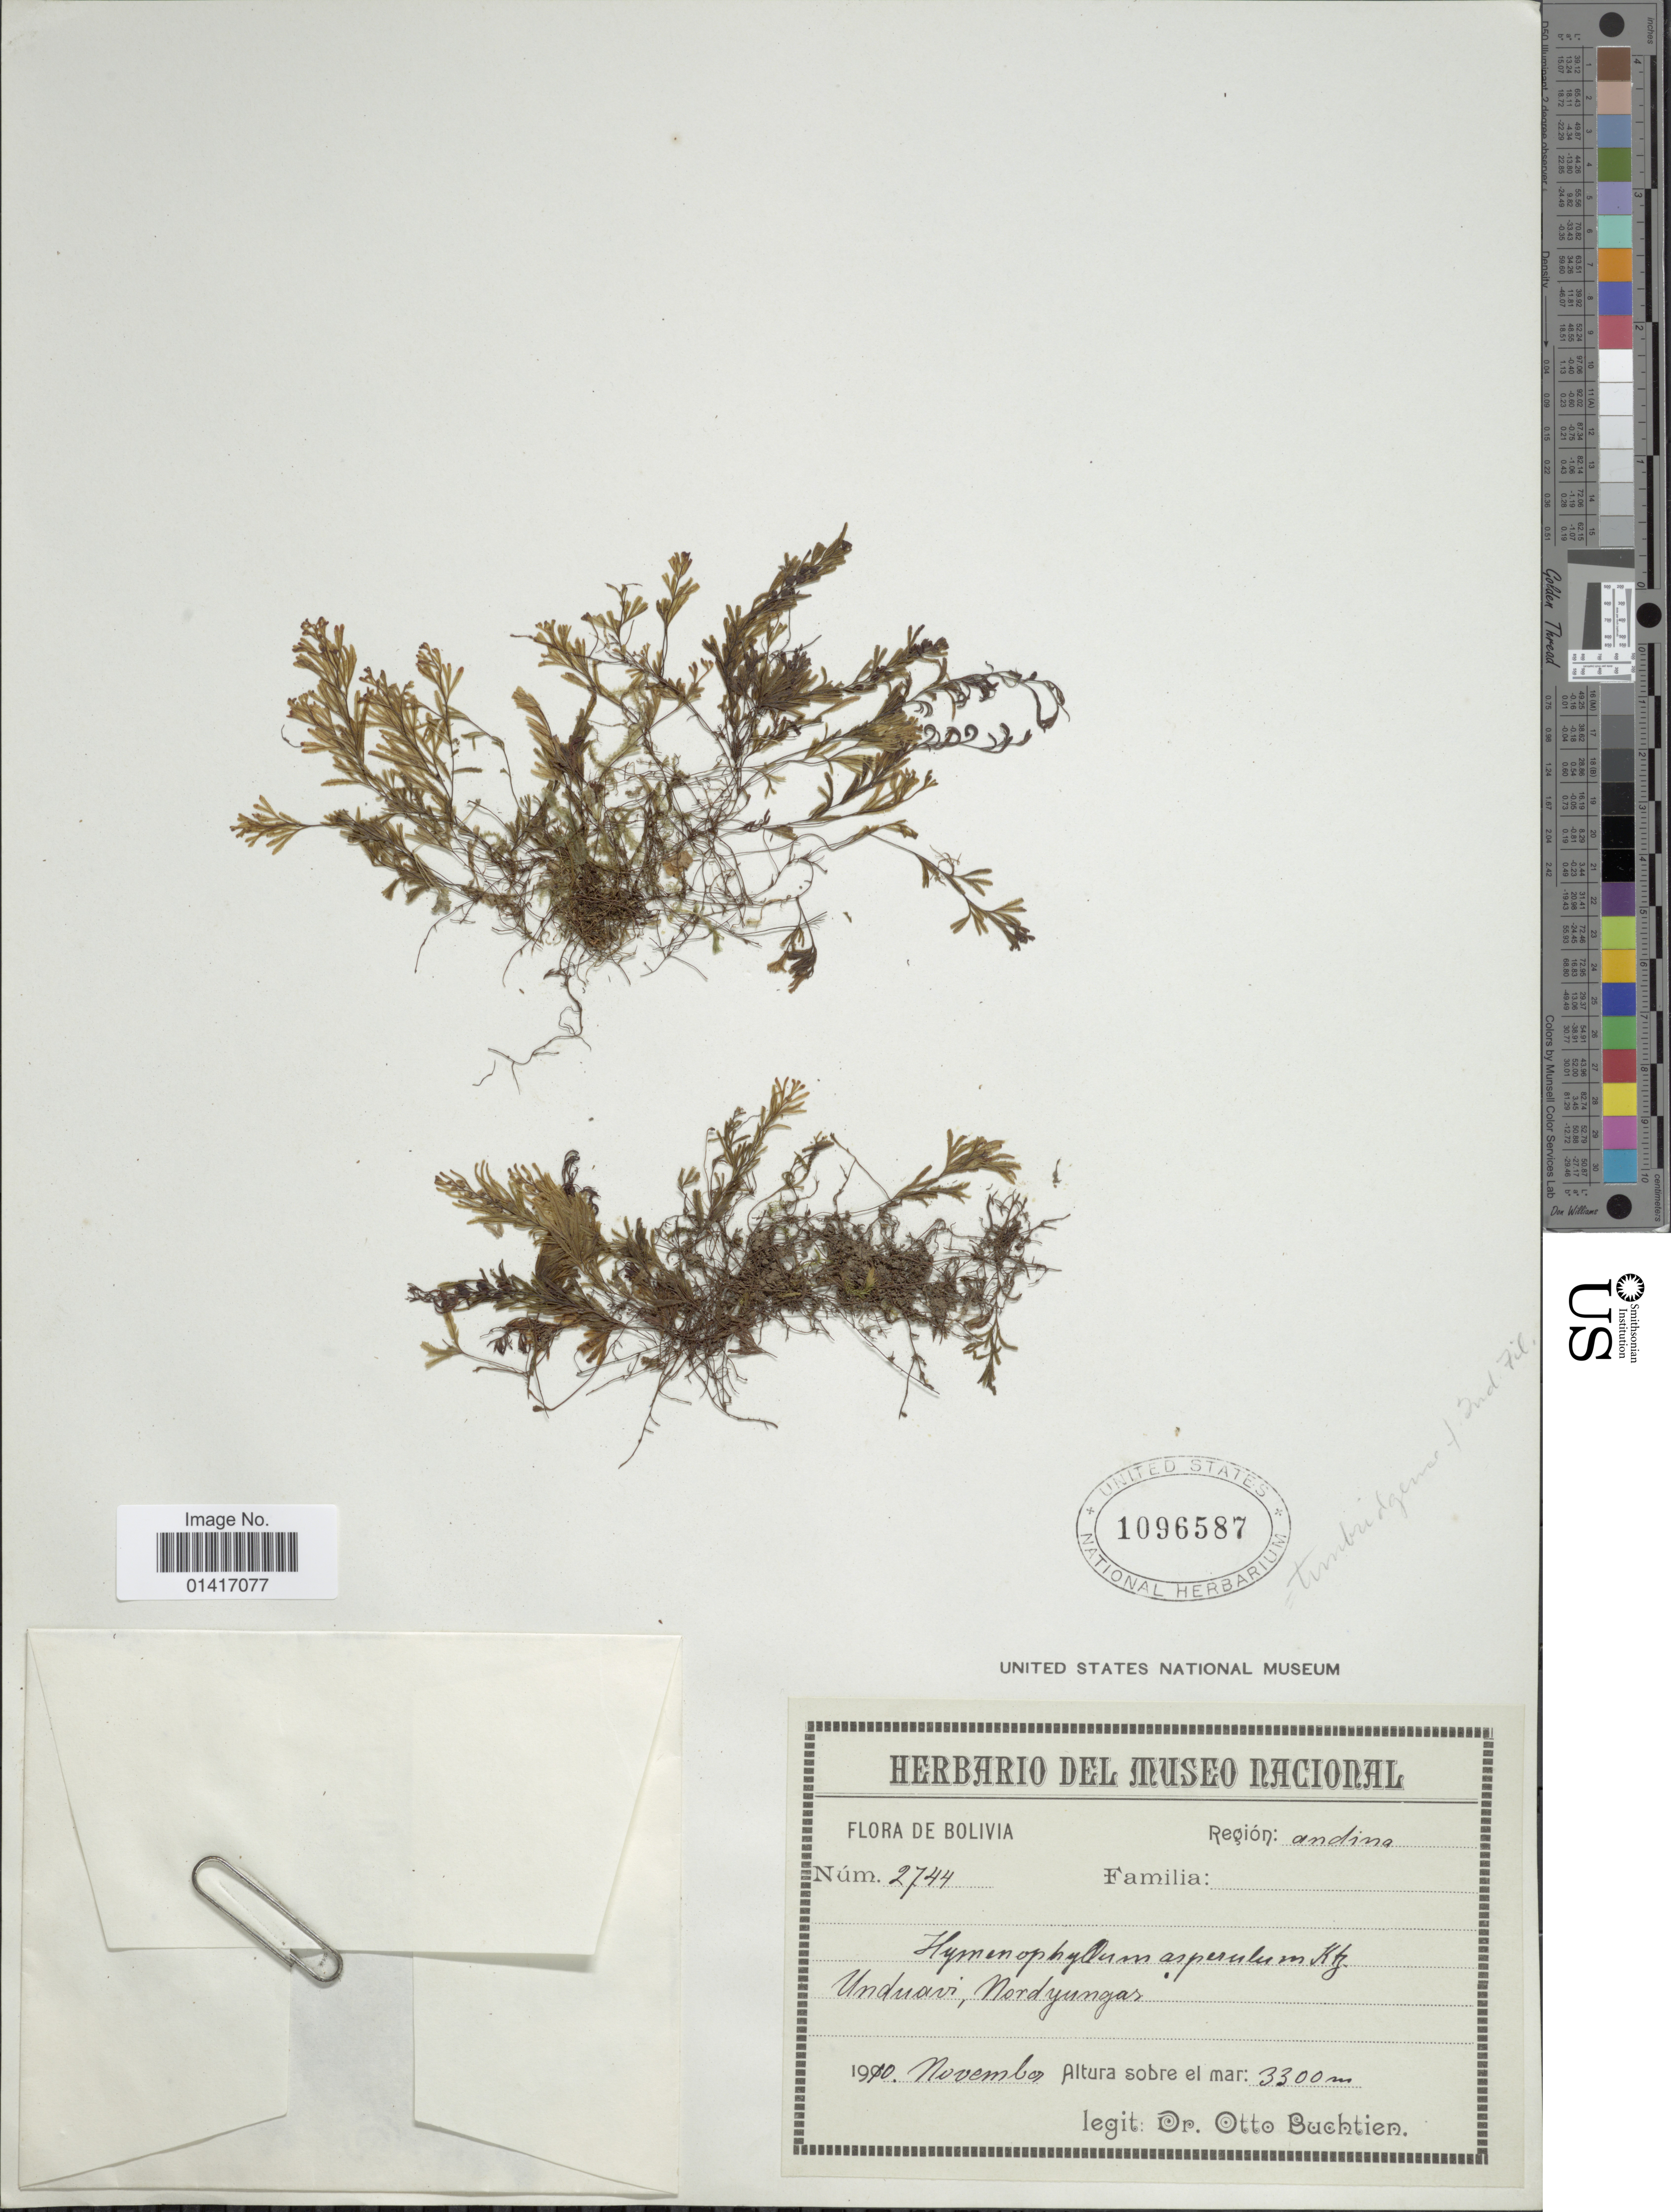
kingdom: Plantae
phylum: Tracheophyta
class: Polypodiopsida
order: Hymenophyllales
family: Hymenophyllaceae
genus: Hymenophyllum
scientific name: Hymenophyllum tunbrigense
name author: (L.) Small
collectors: O. Buchtien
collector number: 2744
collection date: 1910-11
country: Bolivia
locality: Andina. Unduavi, Nordyungas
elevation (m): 3300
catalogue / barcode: US 1096587